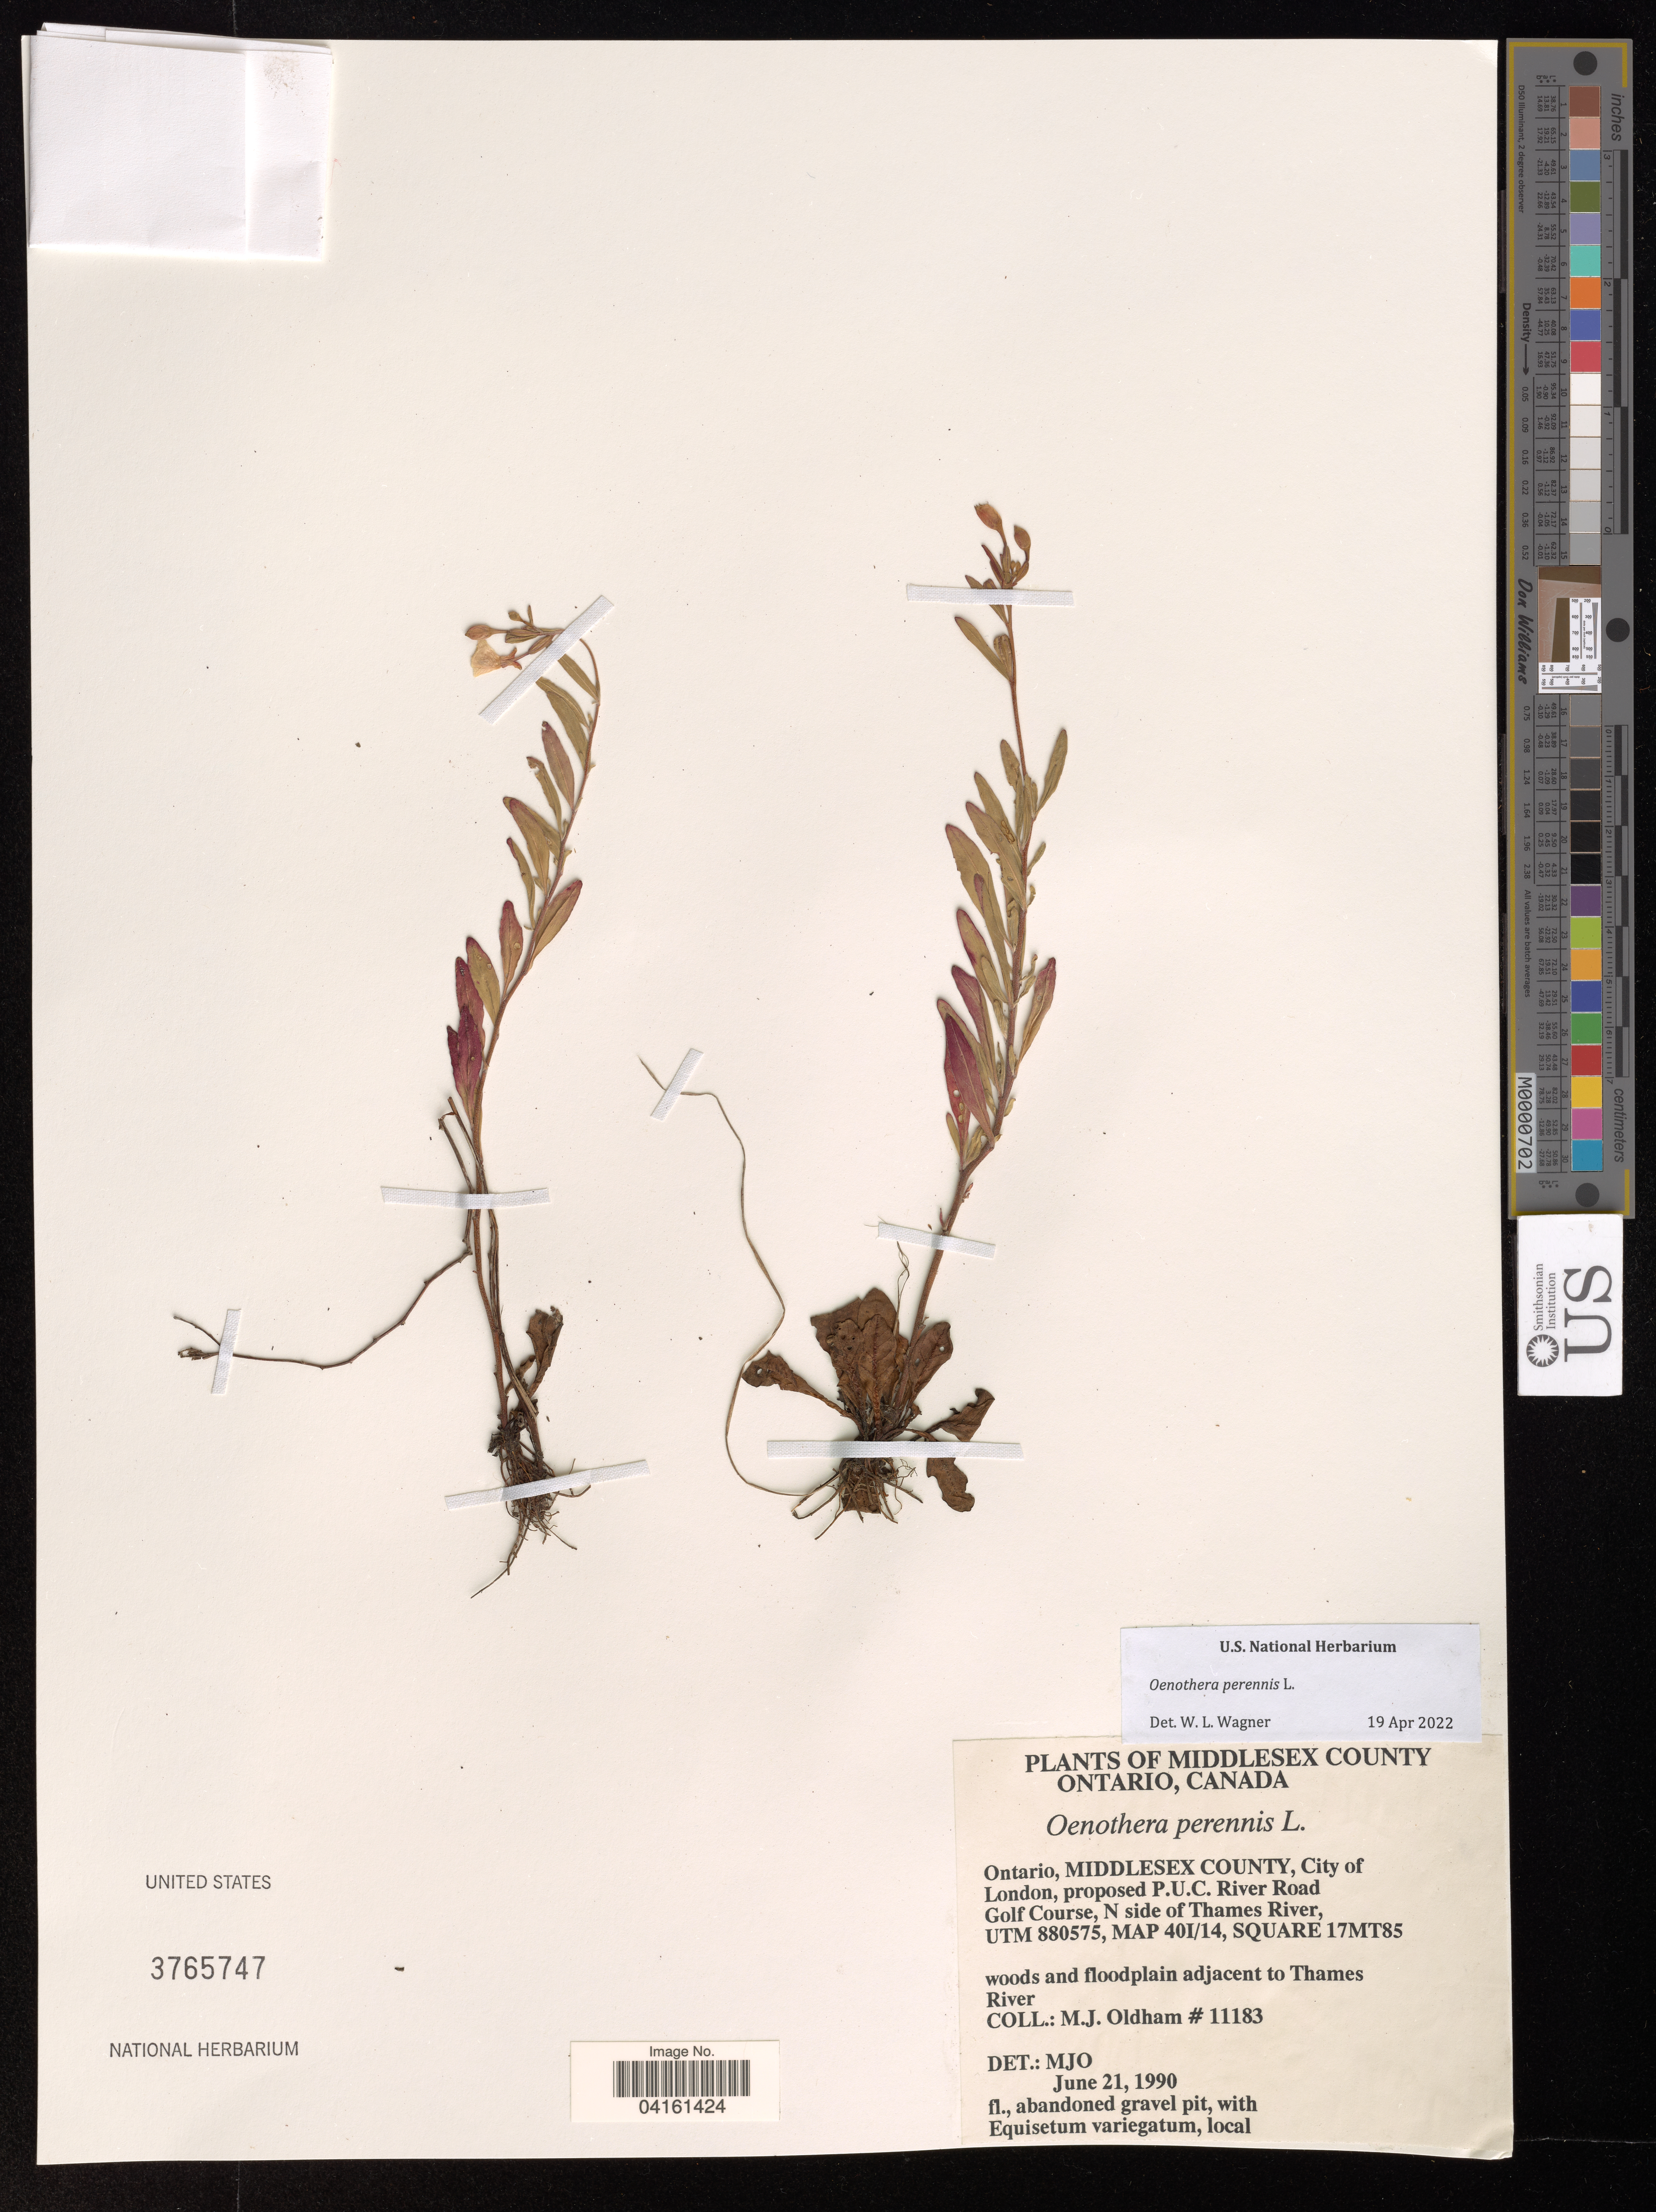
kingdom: Plantae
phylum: Tracheophyta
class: Magnoliopsida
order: Myrtales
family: Onagraceae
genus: Oenothera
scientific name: Oenothera perennis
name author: L.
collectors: M. Oldham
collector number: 11183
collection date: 1990-06-21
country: Canada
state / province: Ontario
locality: Middlesex County. City of London, proposed P.U.C. River Road Golf Course, N side of Thames River, UTM 880575, Map 40I/14, Square 17MT85.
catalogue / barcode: US 3765747